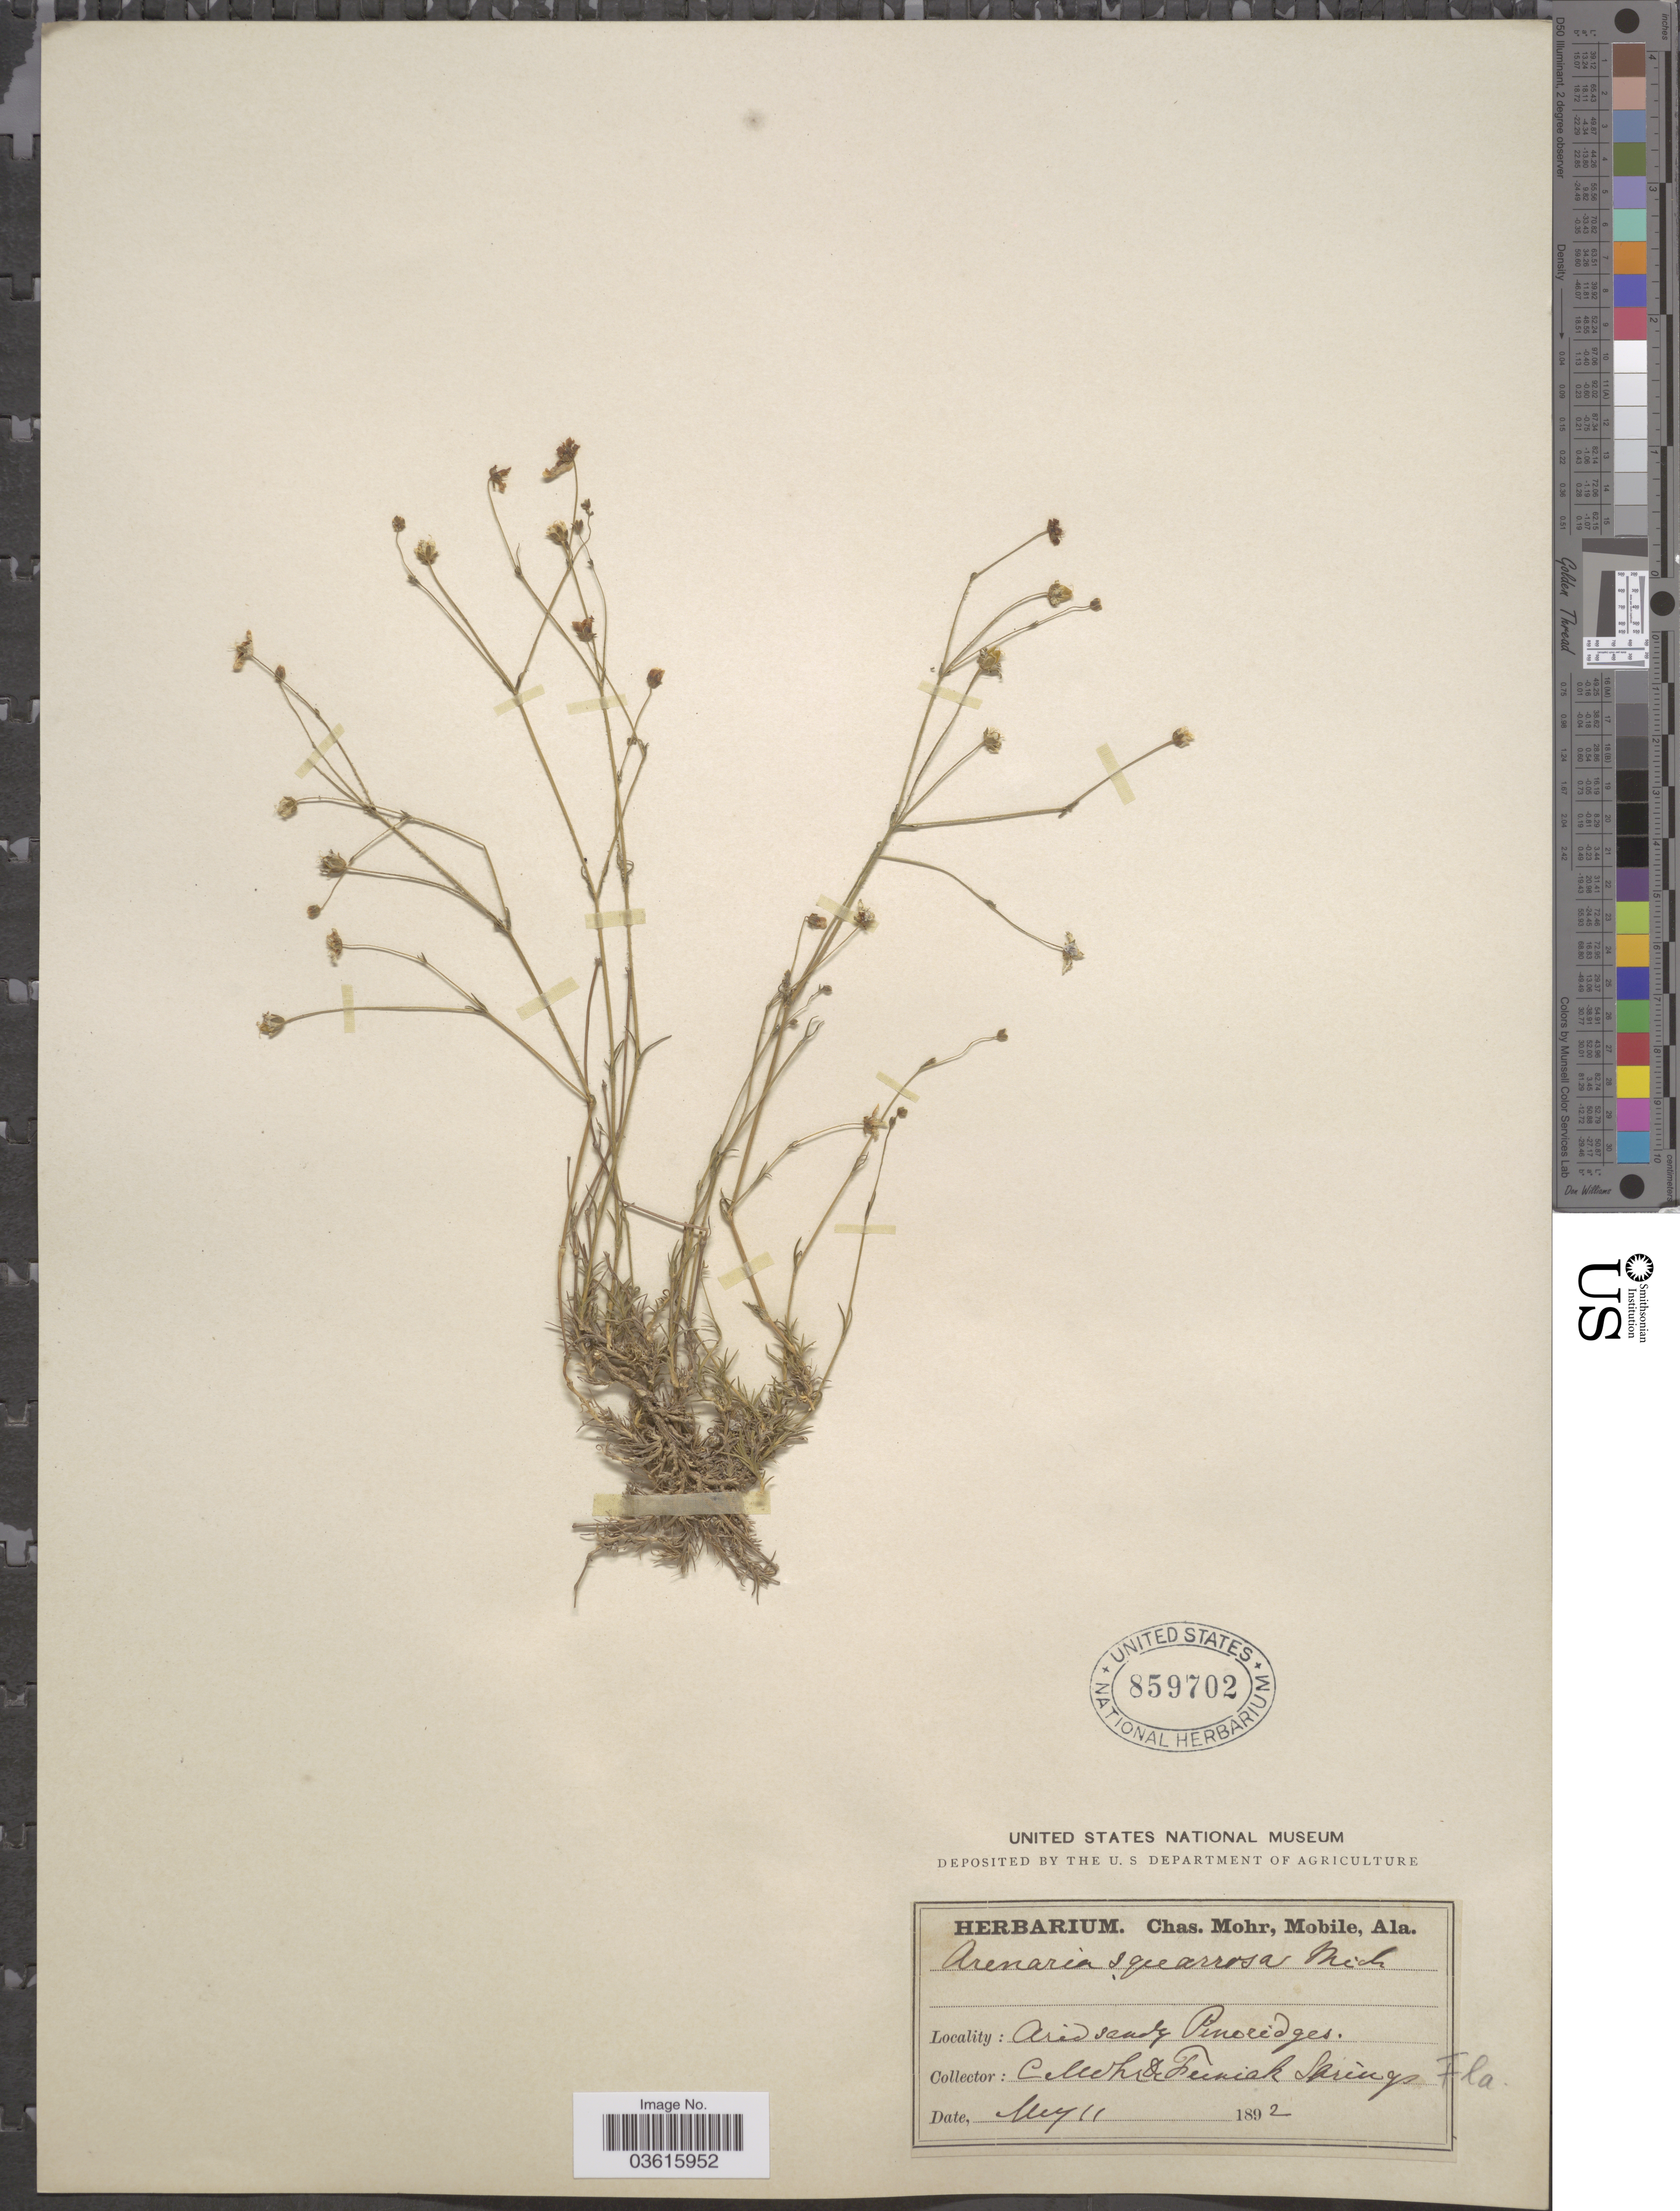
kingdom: Plantae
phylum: Tracheophyta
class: Magnoliopsida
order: Caryophyllales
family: Caryophyllaceae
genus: Minuartia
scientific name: Minuartia caroliniana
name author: (Walter) Mattf.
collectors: Mohr, C. T. (herbarium)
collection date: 1892-05-11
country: United States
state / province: Florida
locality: Arid sandy Pine ridges. De Funiak Springs.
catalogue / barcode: US 859702